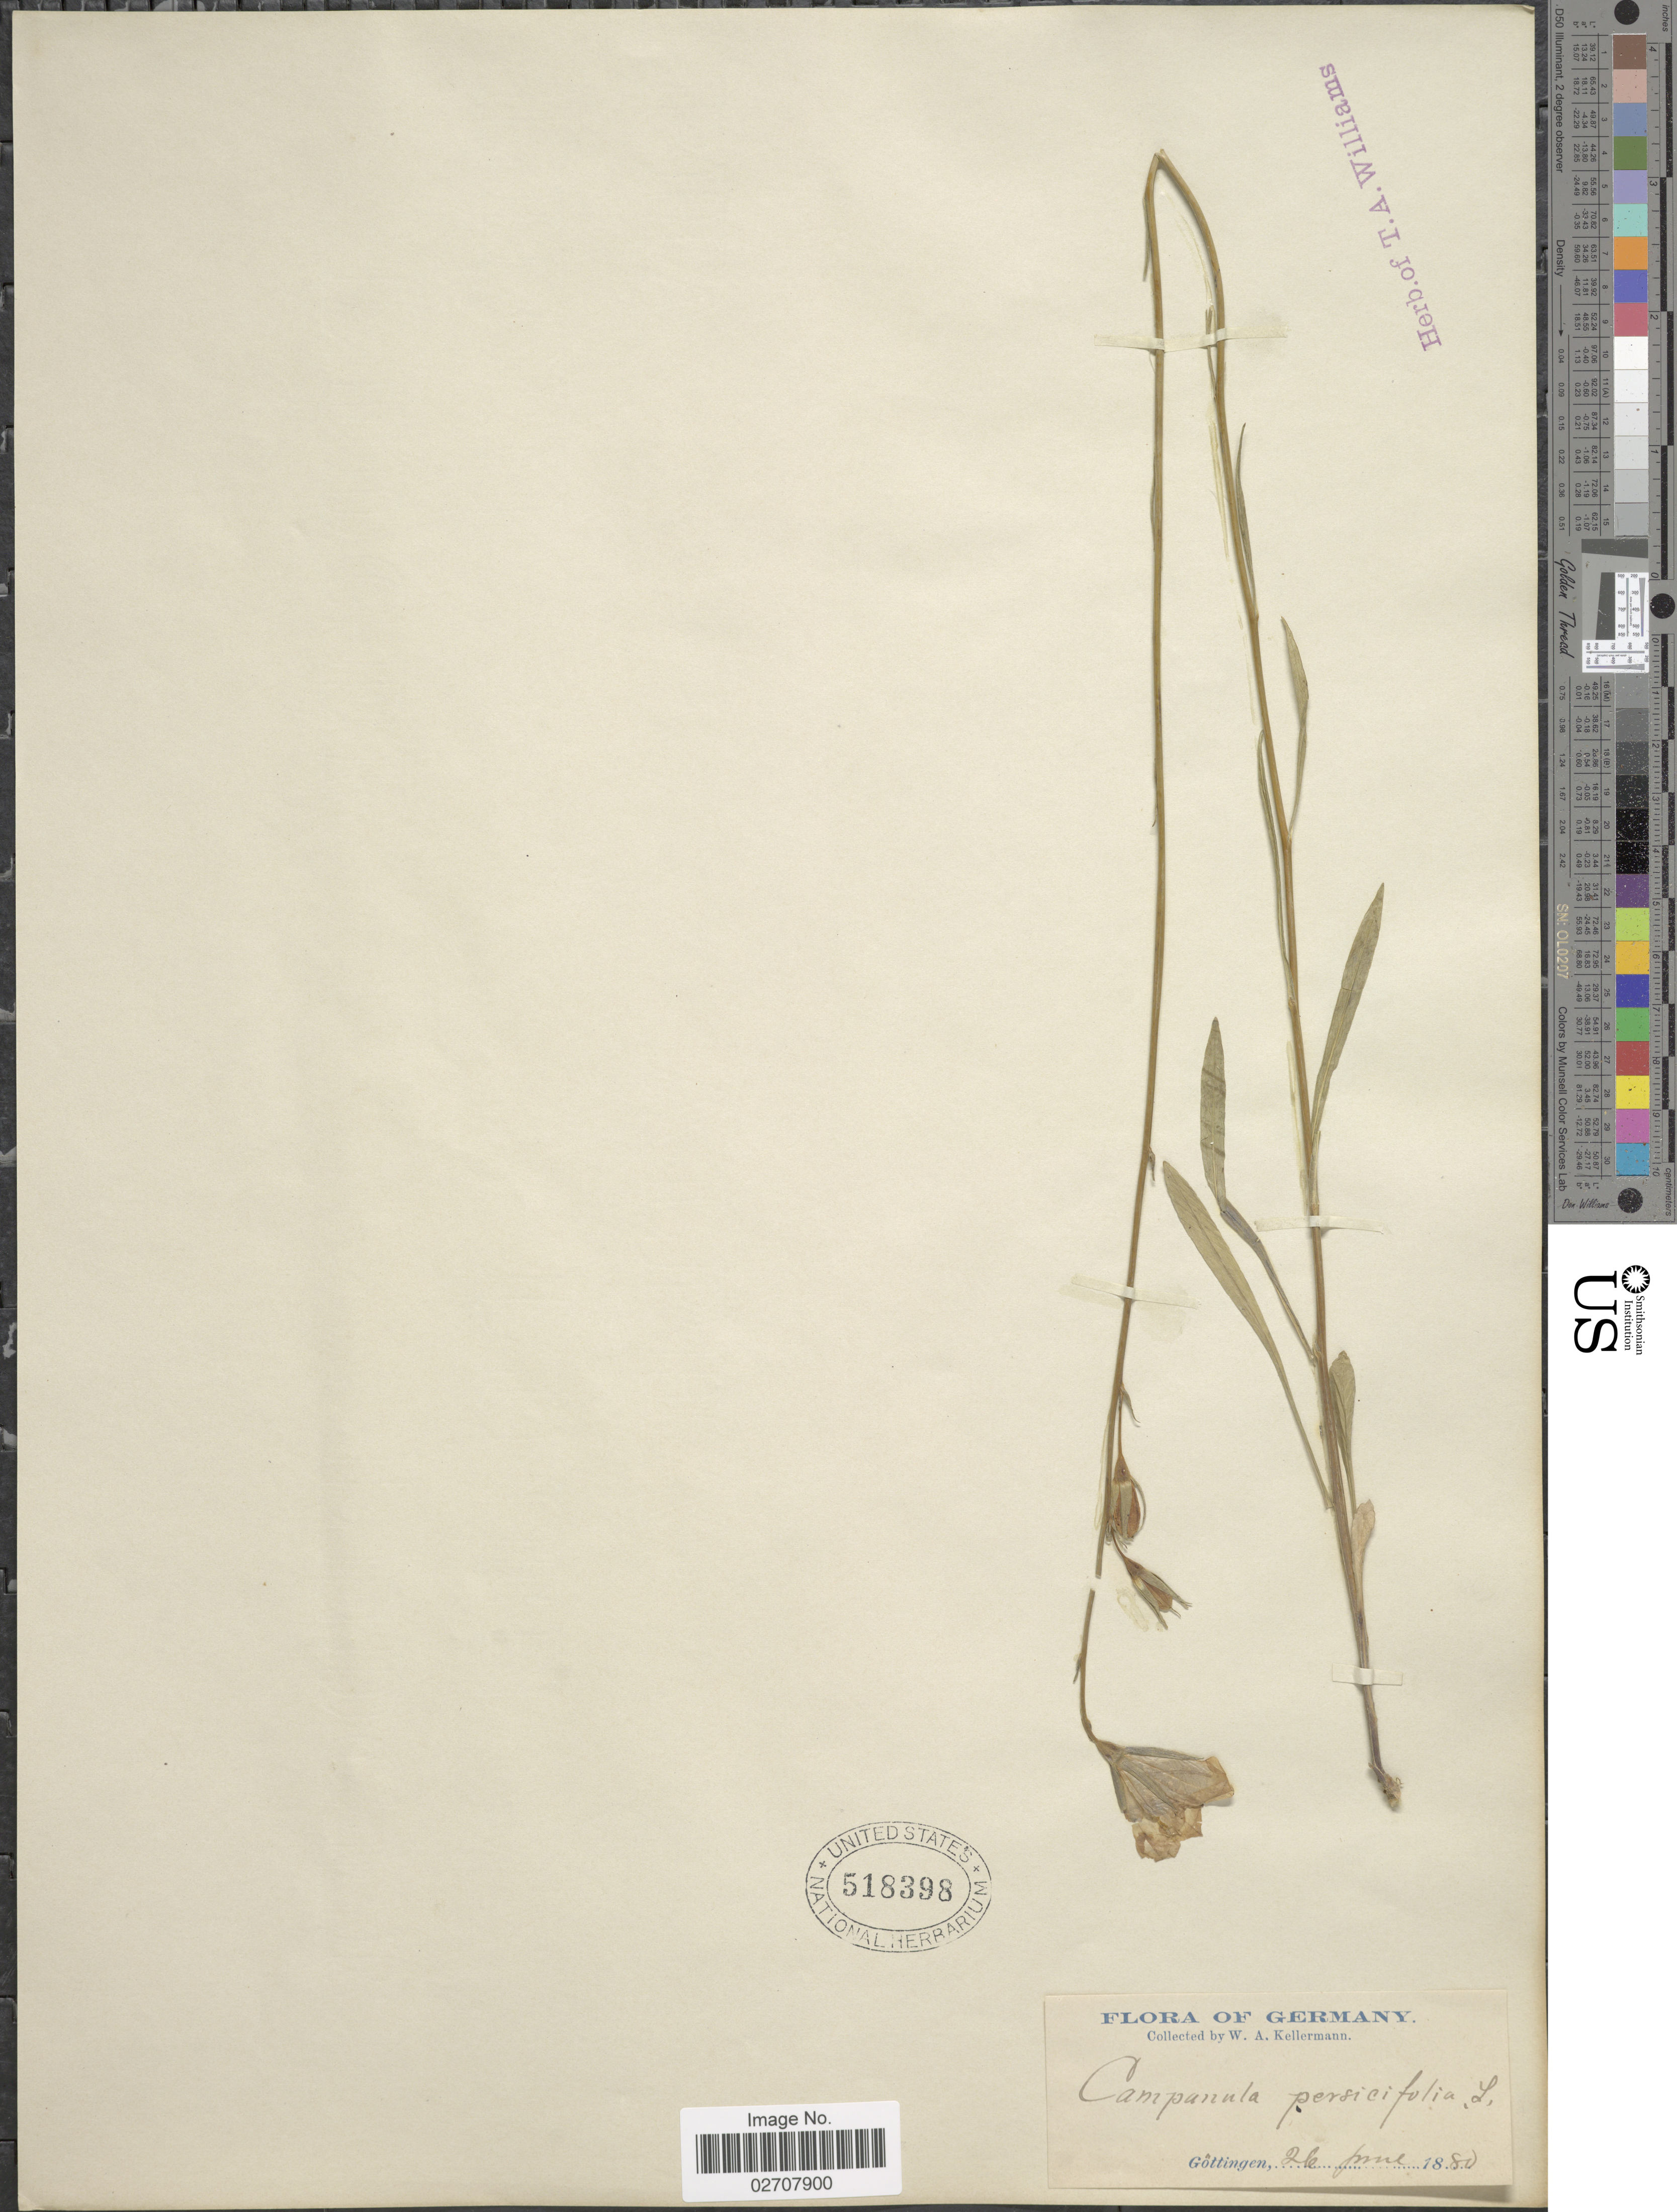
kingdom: Plantae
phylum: Tracheophyta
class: Magnoliopsida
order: Asterales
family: Campanulaceae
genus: Campanula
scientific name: Campanula persicifolia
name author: L.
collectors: W. A. Kellermann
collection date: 1880-06-26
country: Germany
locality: Gottingen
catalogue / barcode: US 518398